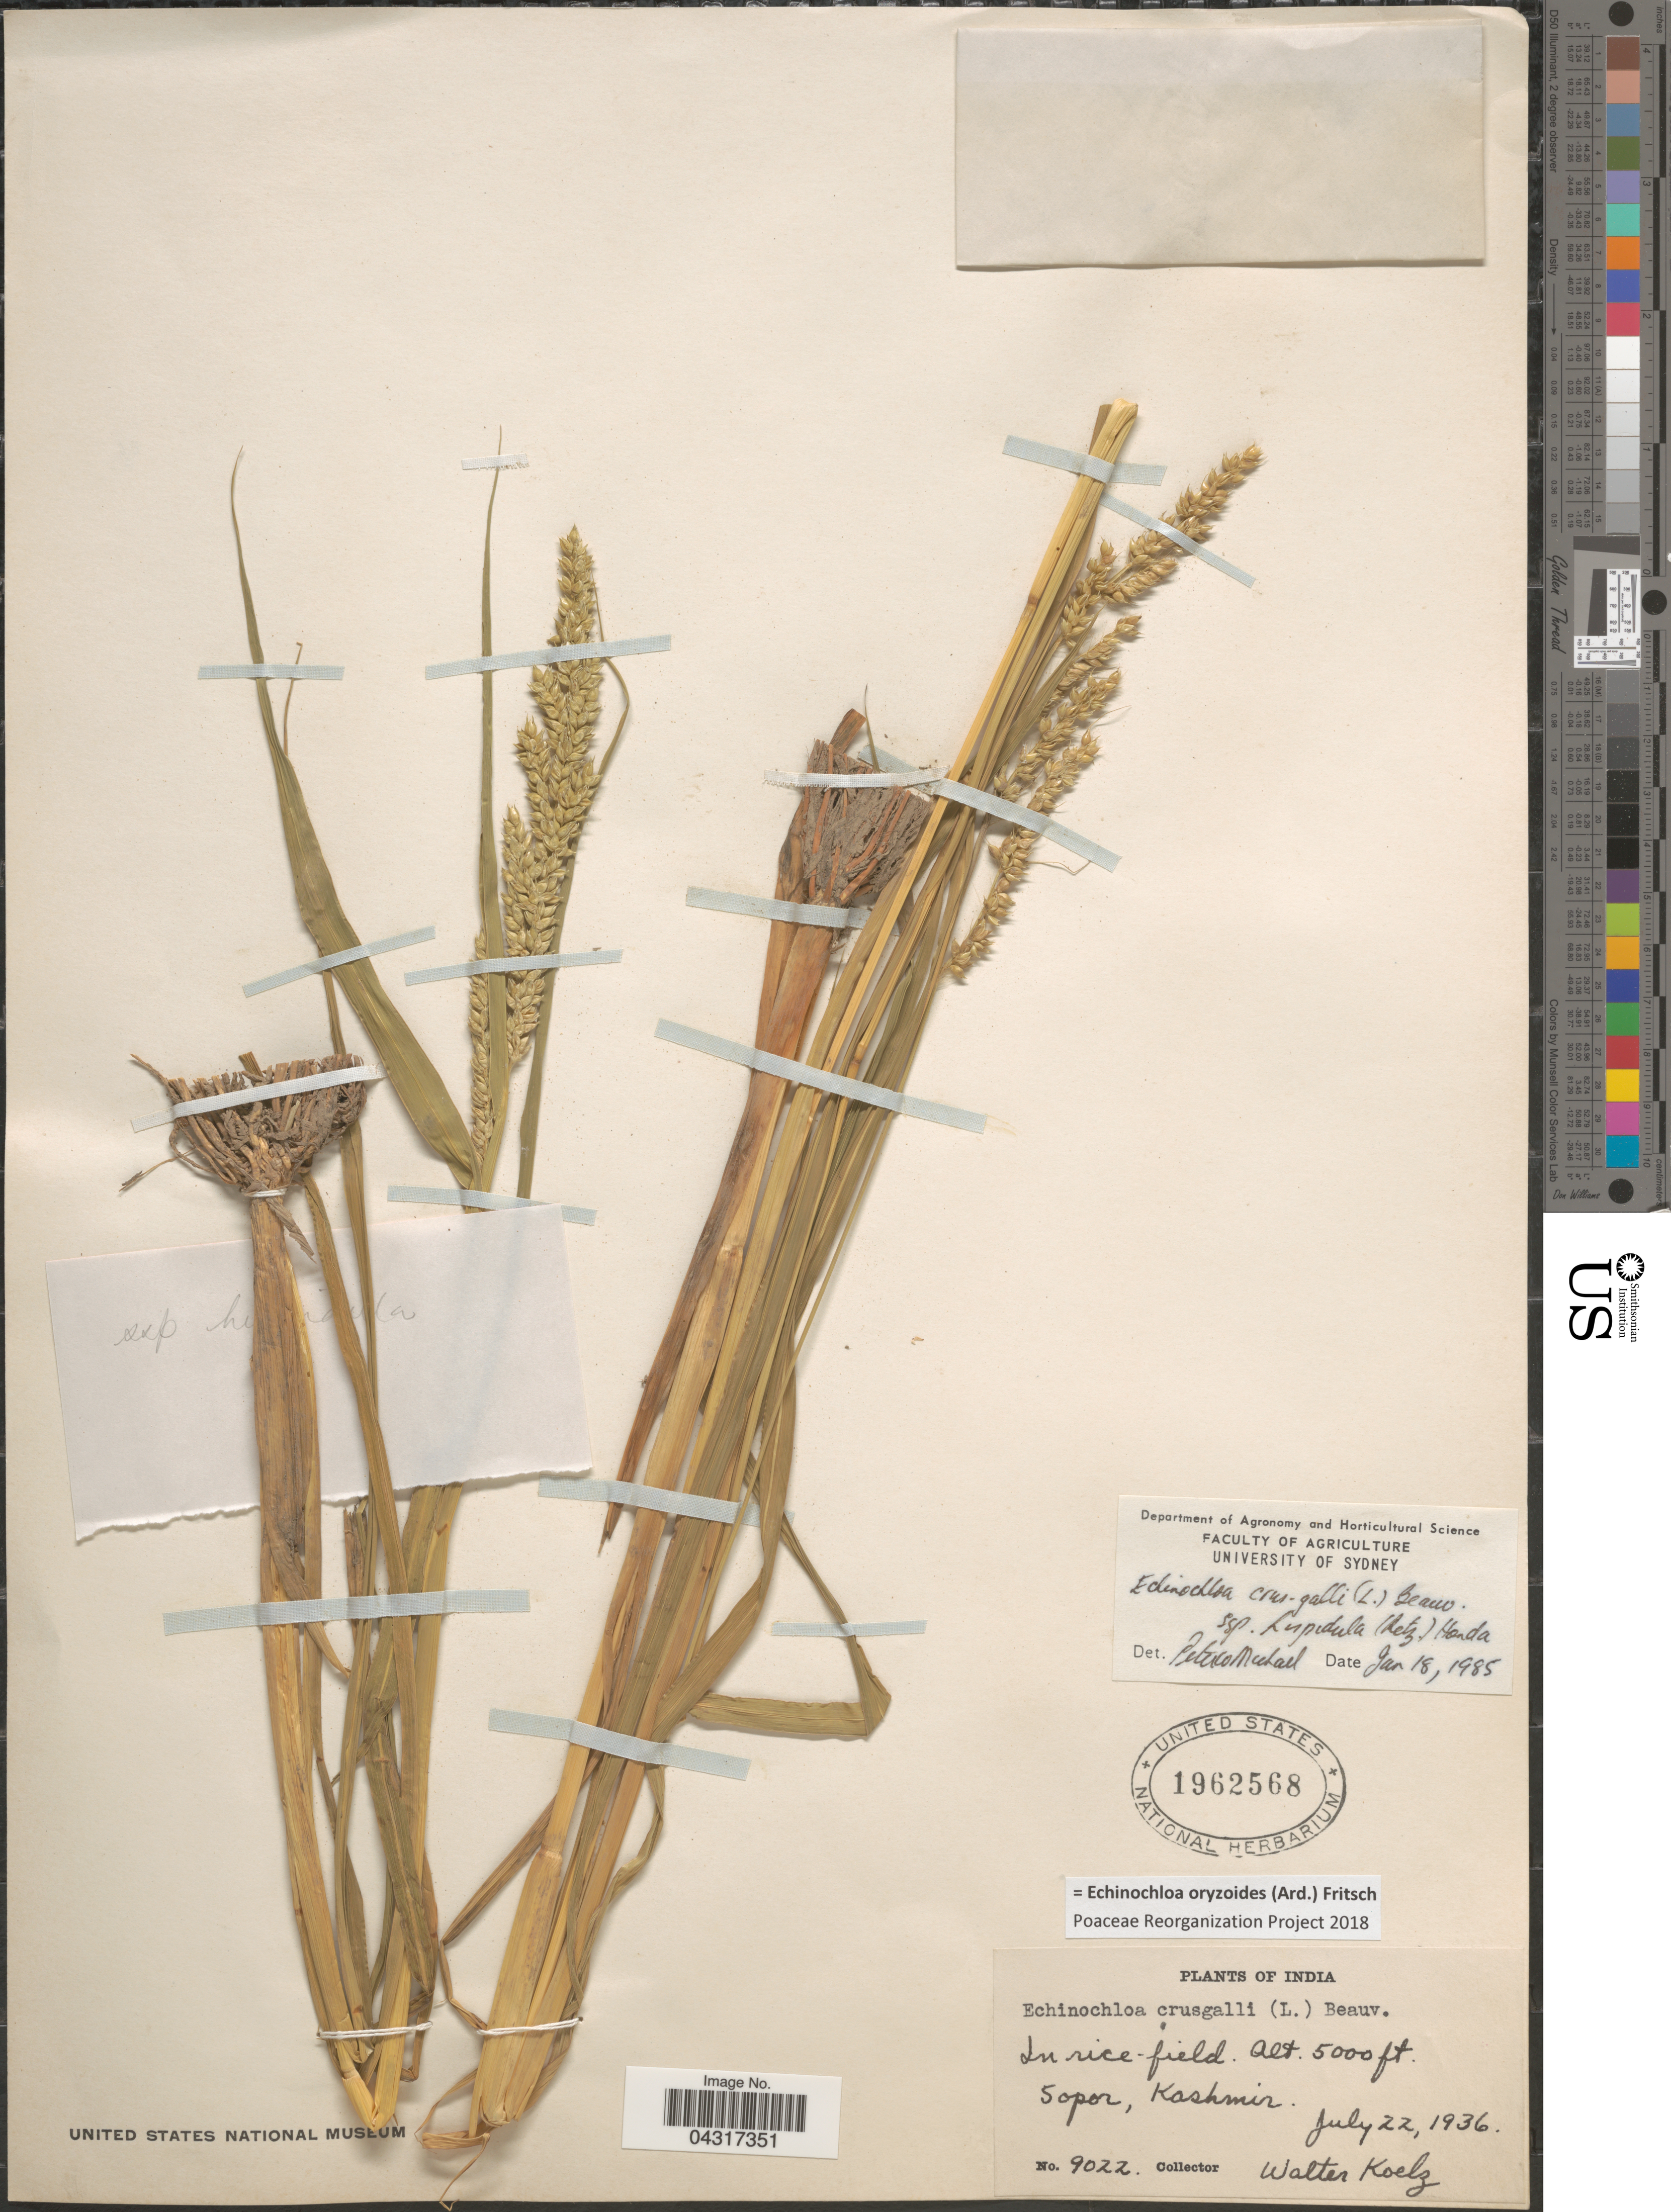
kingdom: Plantae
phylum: Tracheophyta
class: Liliopsida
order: Poales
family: Poaceae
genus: Echinochloa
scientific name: Echinochloa oryzoides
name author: (Ard.) Fritsch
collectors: W. N. Koelz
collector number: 9022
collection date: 1936-07-22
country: India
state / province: Jammu and Kashmir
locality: In rice-field. Sopor, Kashmir.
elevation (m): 1524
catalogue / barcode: US 1962568